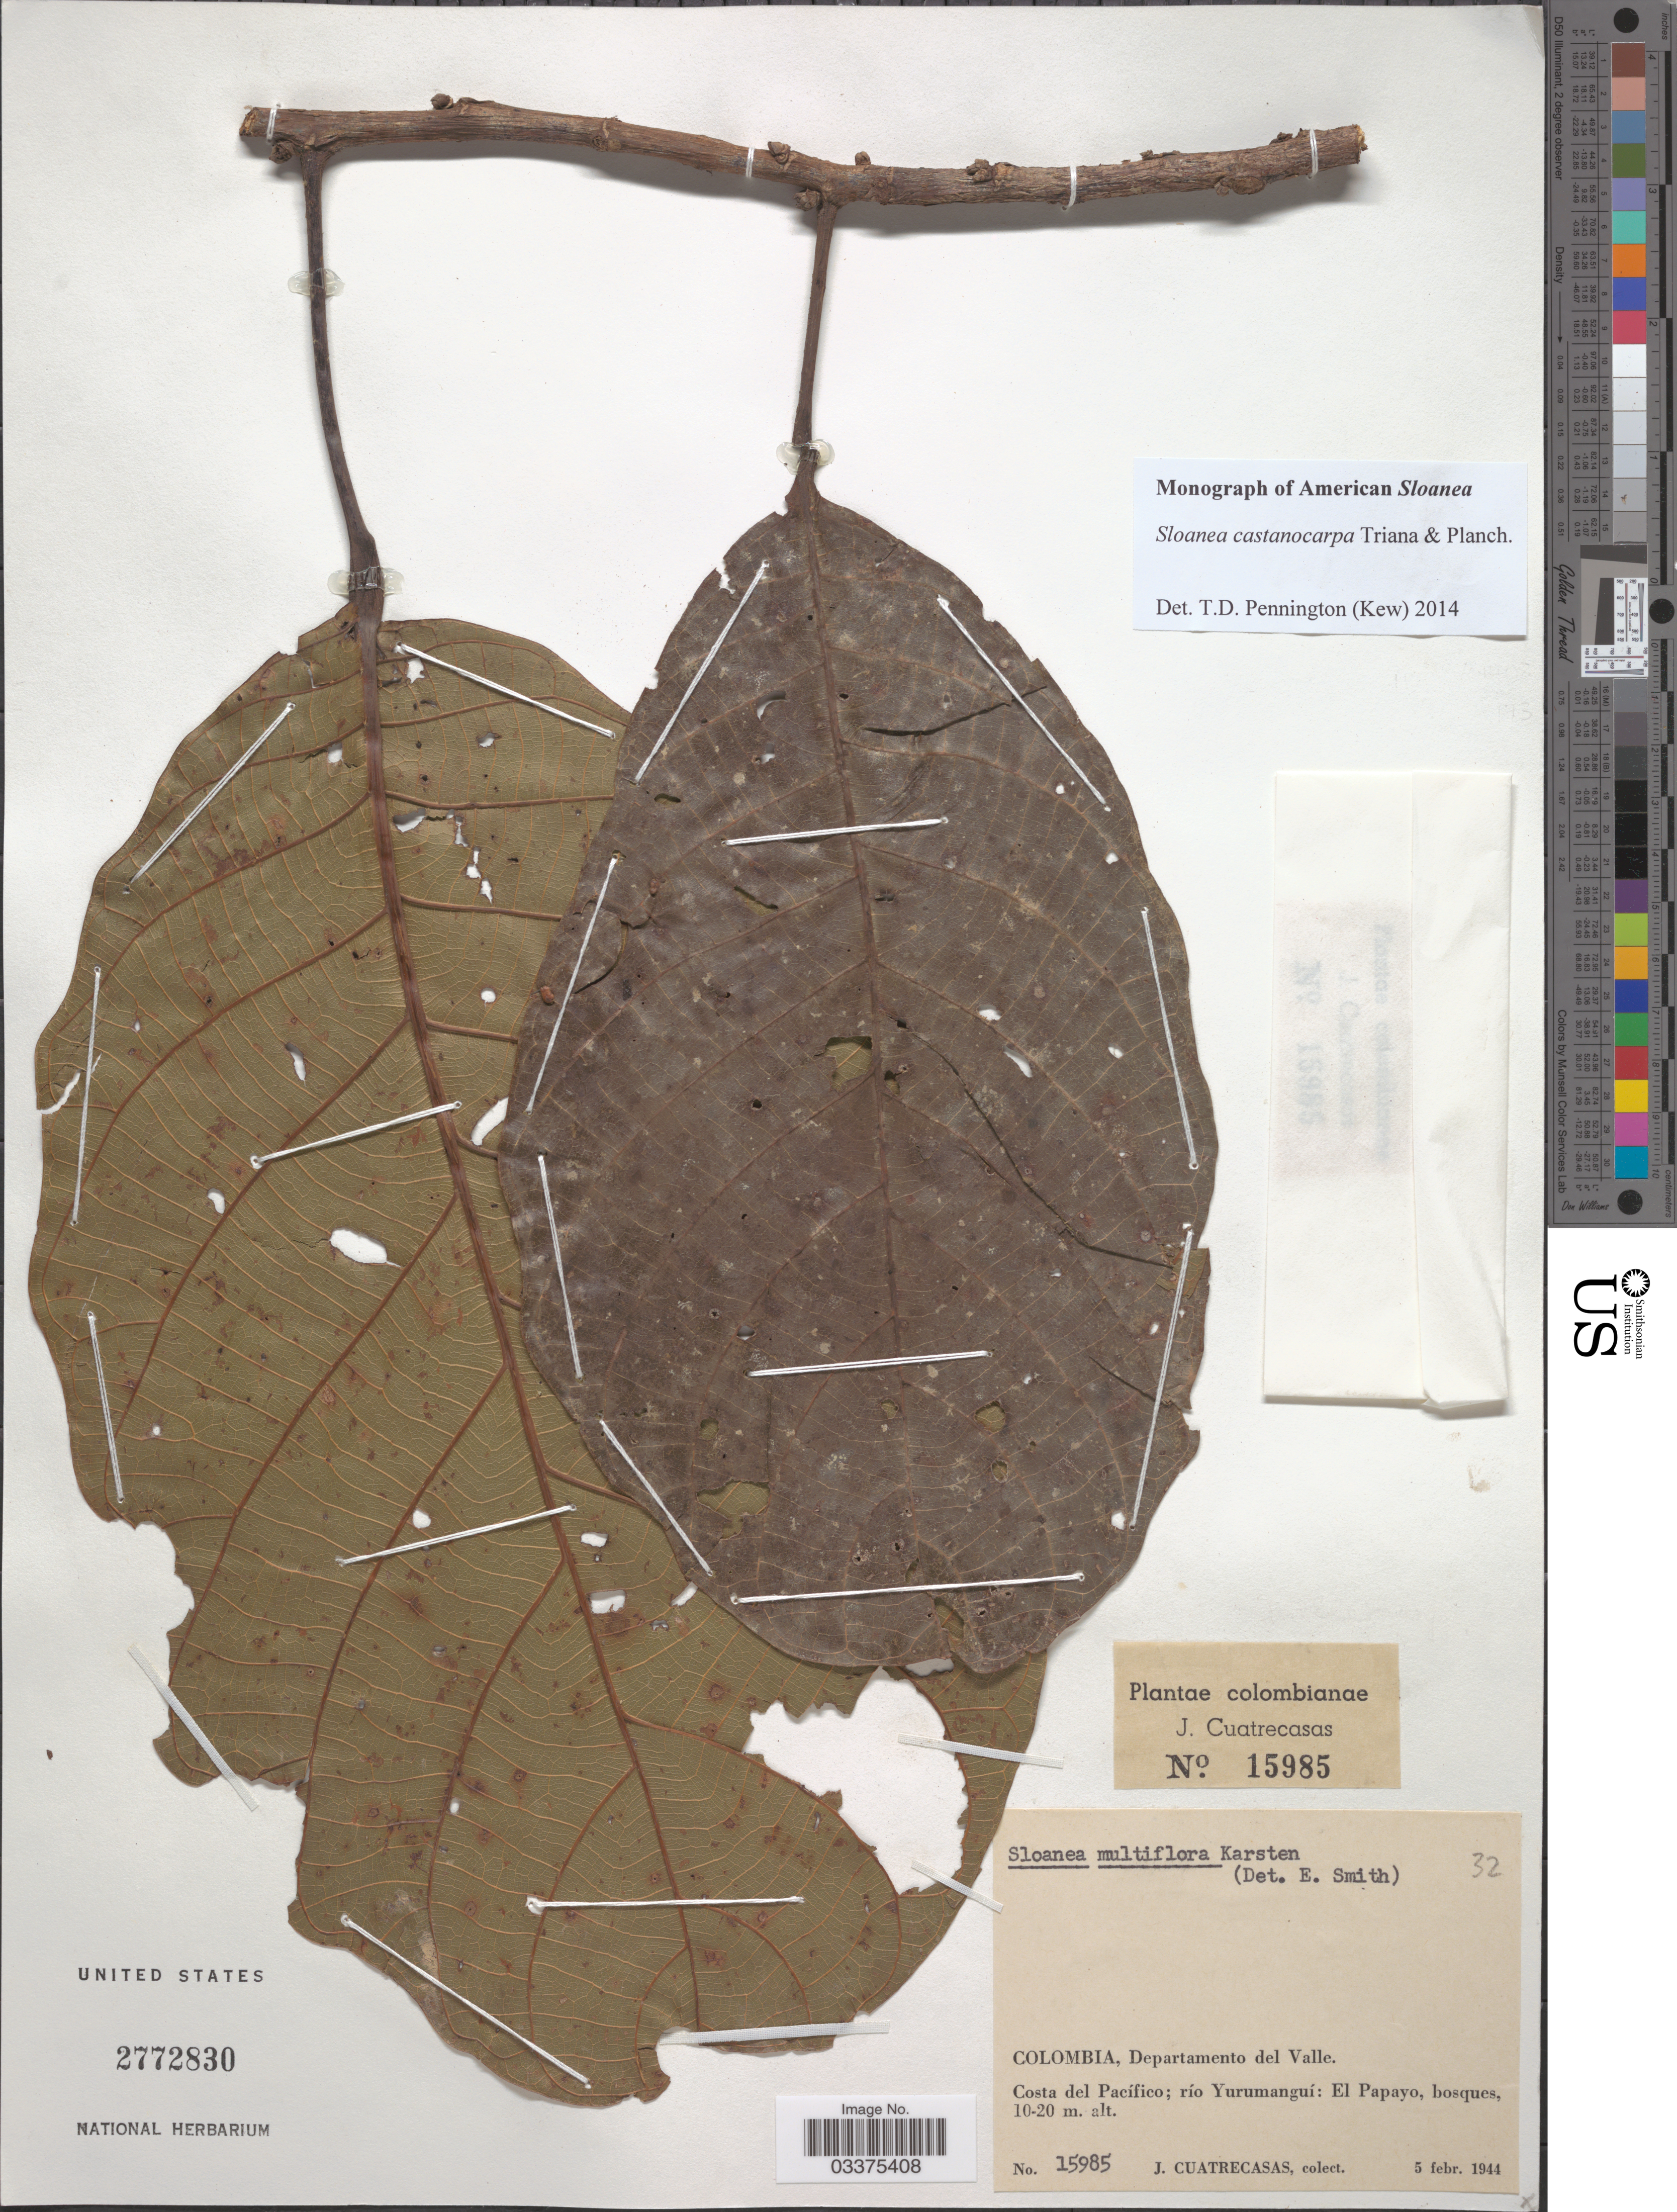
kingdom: Plantae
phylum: Tracheophyta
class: Magnoliopsida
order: Oxalidales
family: Elaeocarpaceae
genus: Sloanea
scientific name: Sloanea castanocarpa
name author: Triana & Planch.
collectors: J. Cuatrecasas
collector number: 15985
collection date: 1944-02-05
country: Colombia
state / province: Valle del Cauca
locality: Departamento del Valle. Costa del Pacífico; río Yurumanguí: El Papayo.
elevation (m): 10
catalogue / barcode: US 2772830